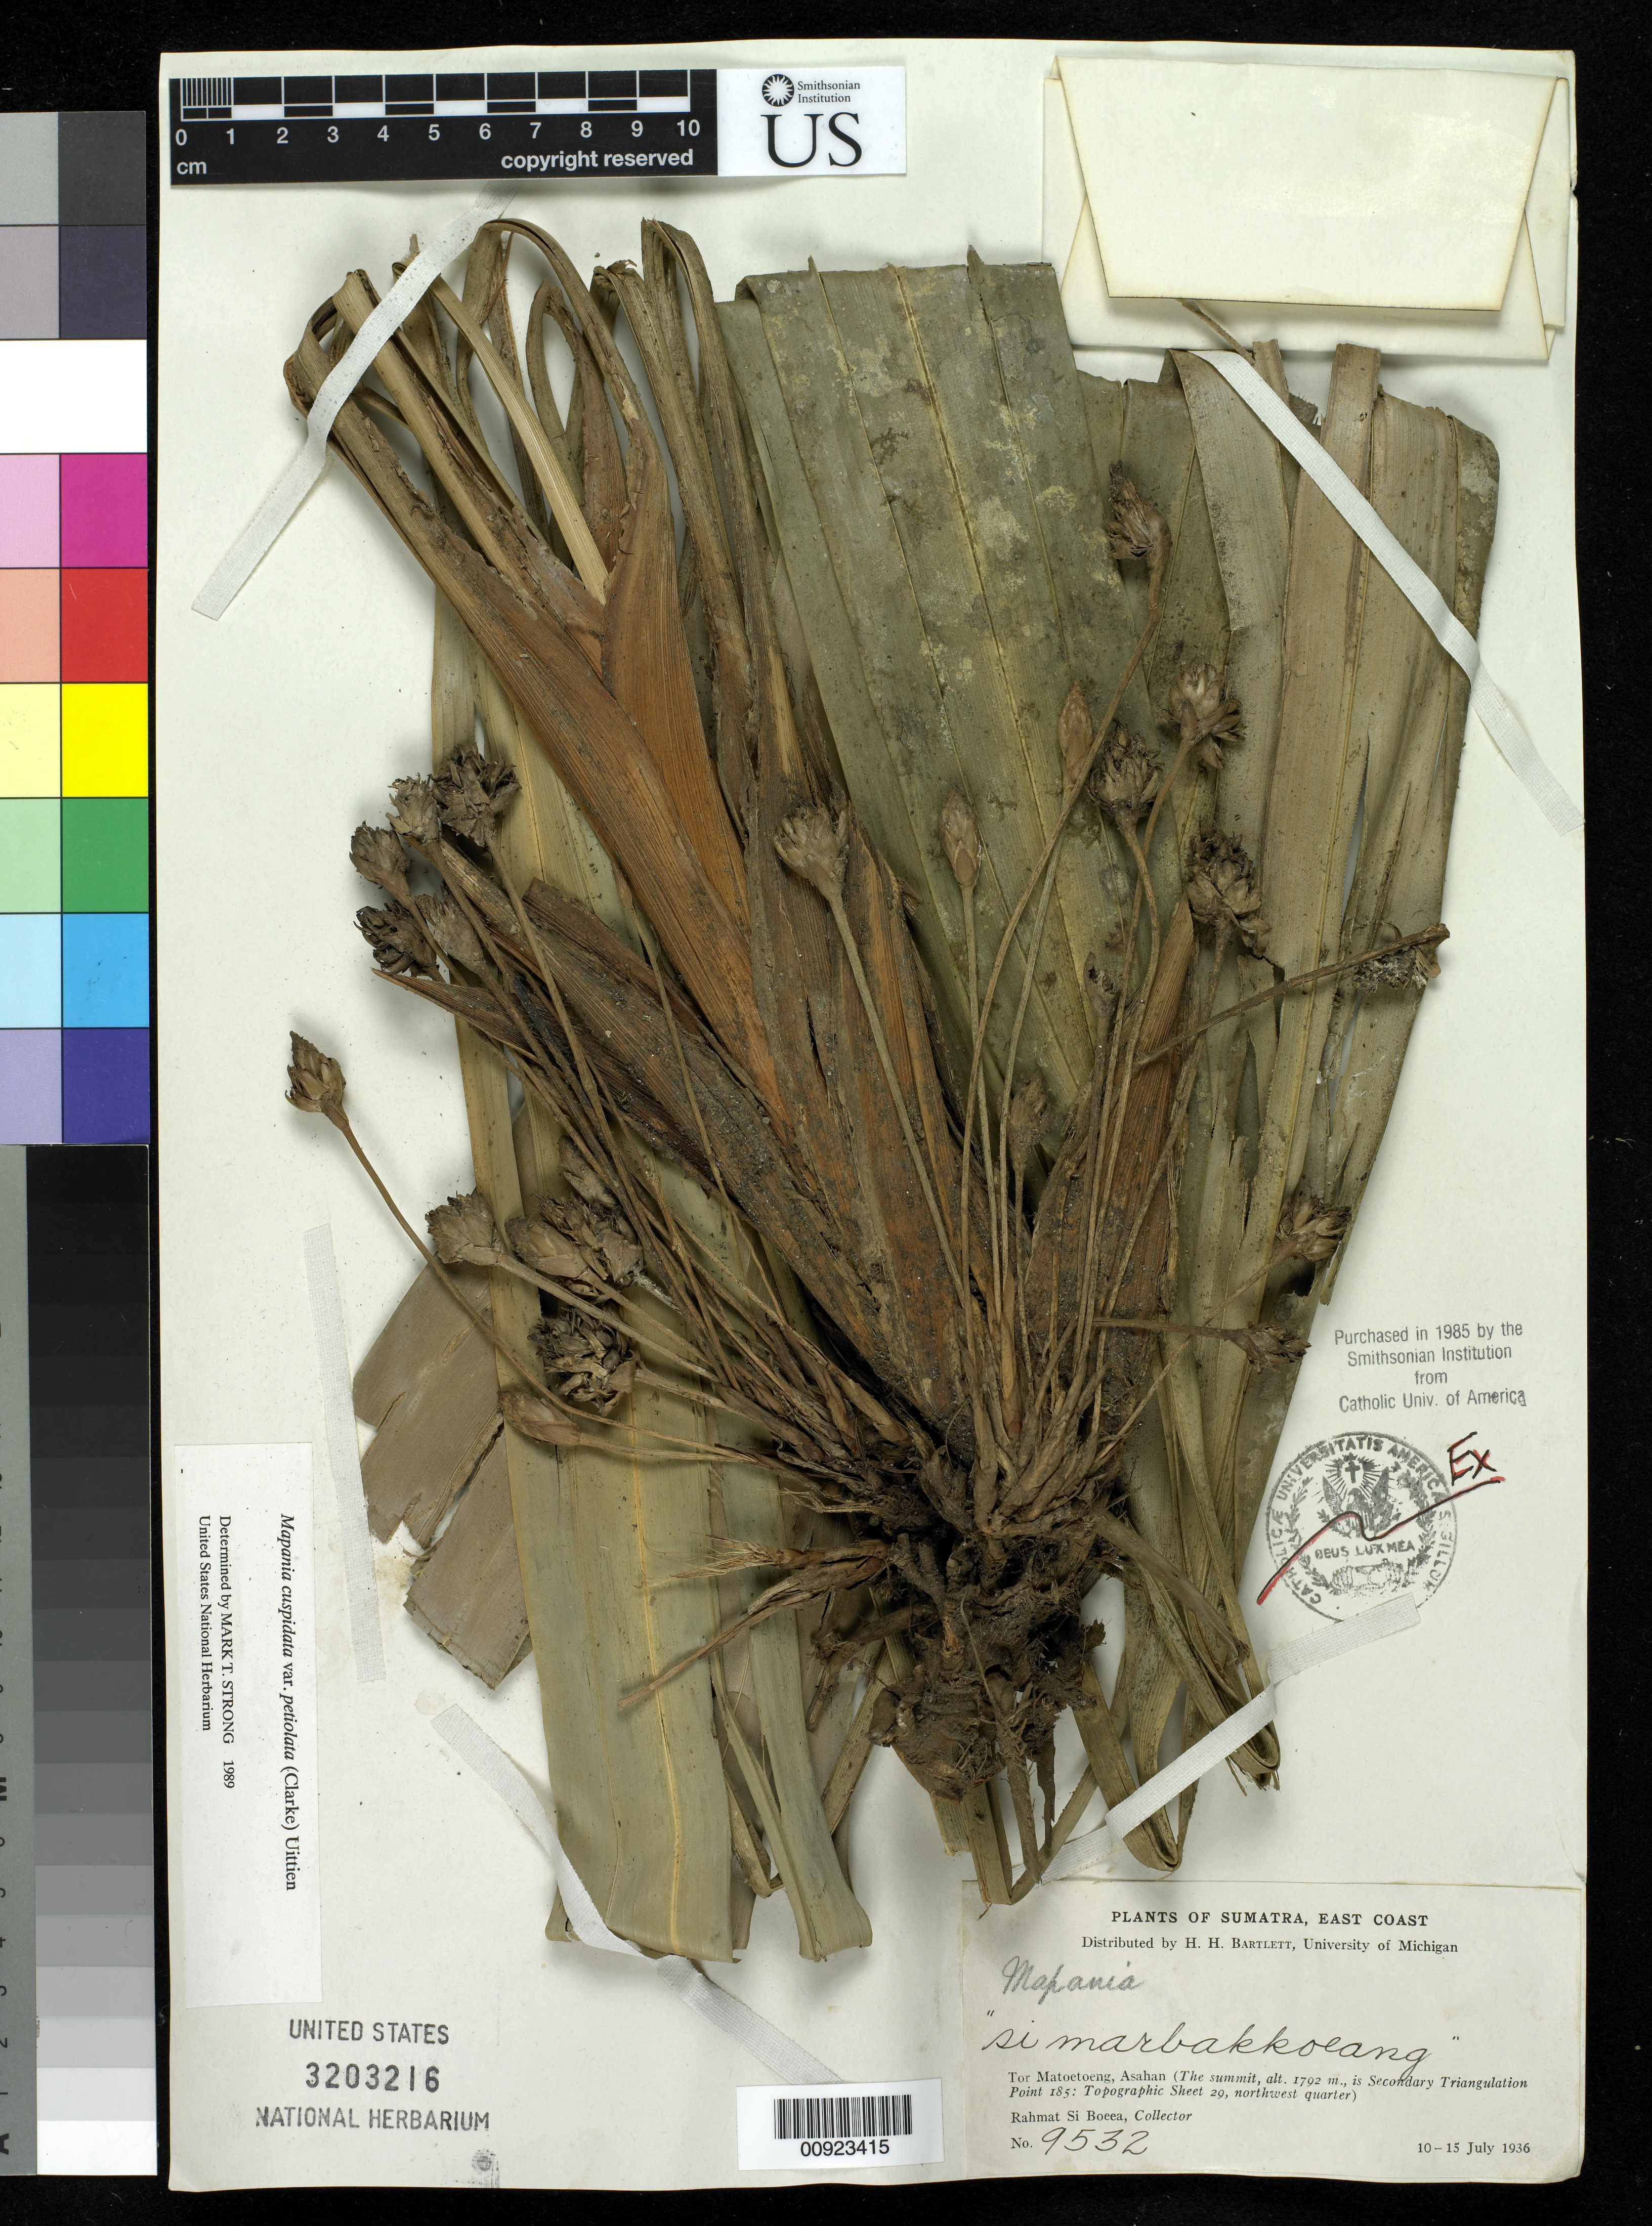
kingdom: Plantae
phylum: Tracheophyta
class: Liliopsida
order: Poales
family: Cyperaceae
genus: Mapania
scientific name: Mapania cuspidata var. petiolata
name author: (C.B. Clarke) Uittien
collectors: Rahmat Si Boeea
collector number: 9532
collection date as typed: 10 Jul 1936 to 15 Jul 1936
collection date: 1936-07-10/1936-07-15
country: Indonesia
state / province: Sumatra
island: Sumatra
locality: Tor Matoetoeng, Ashan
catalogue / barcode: US 3203216